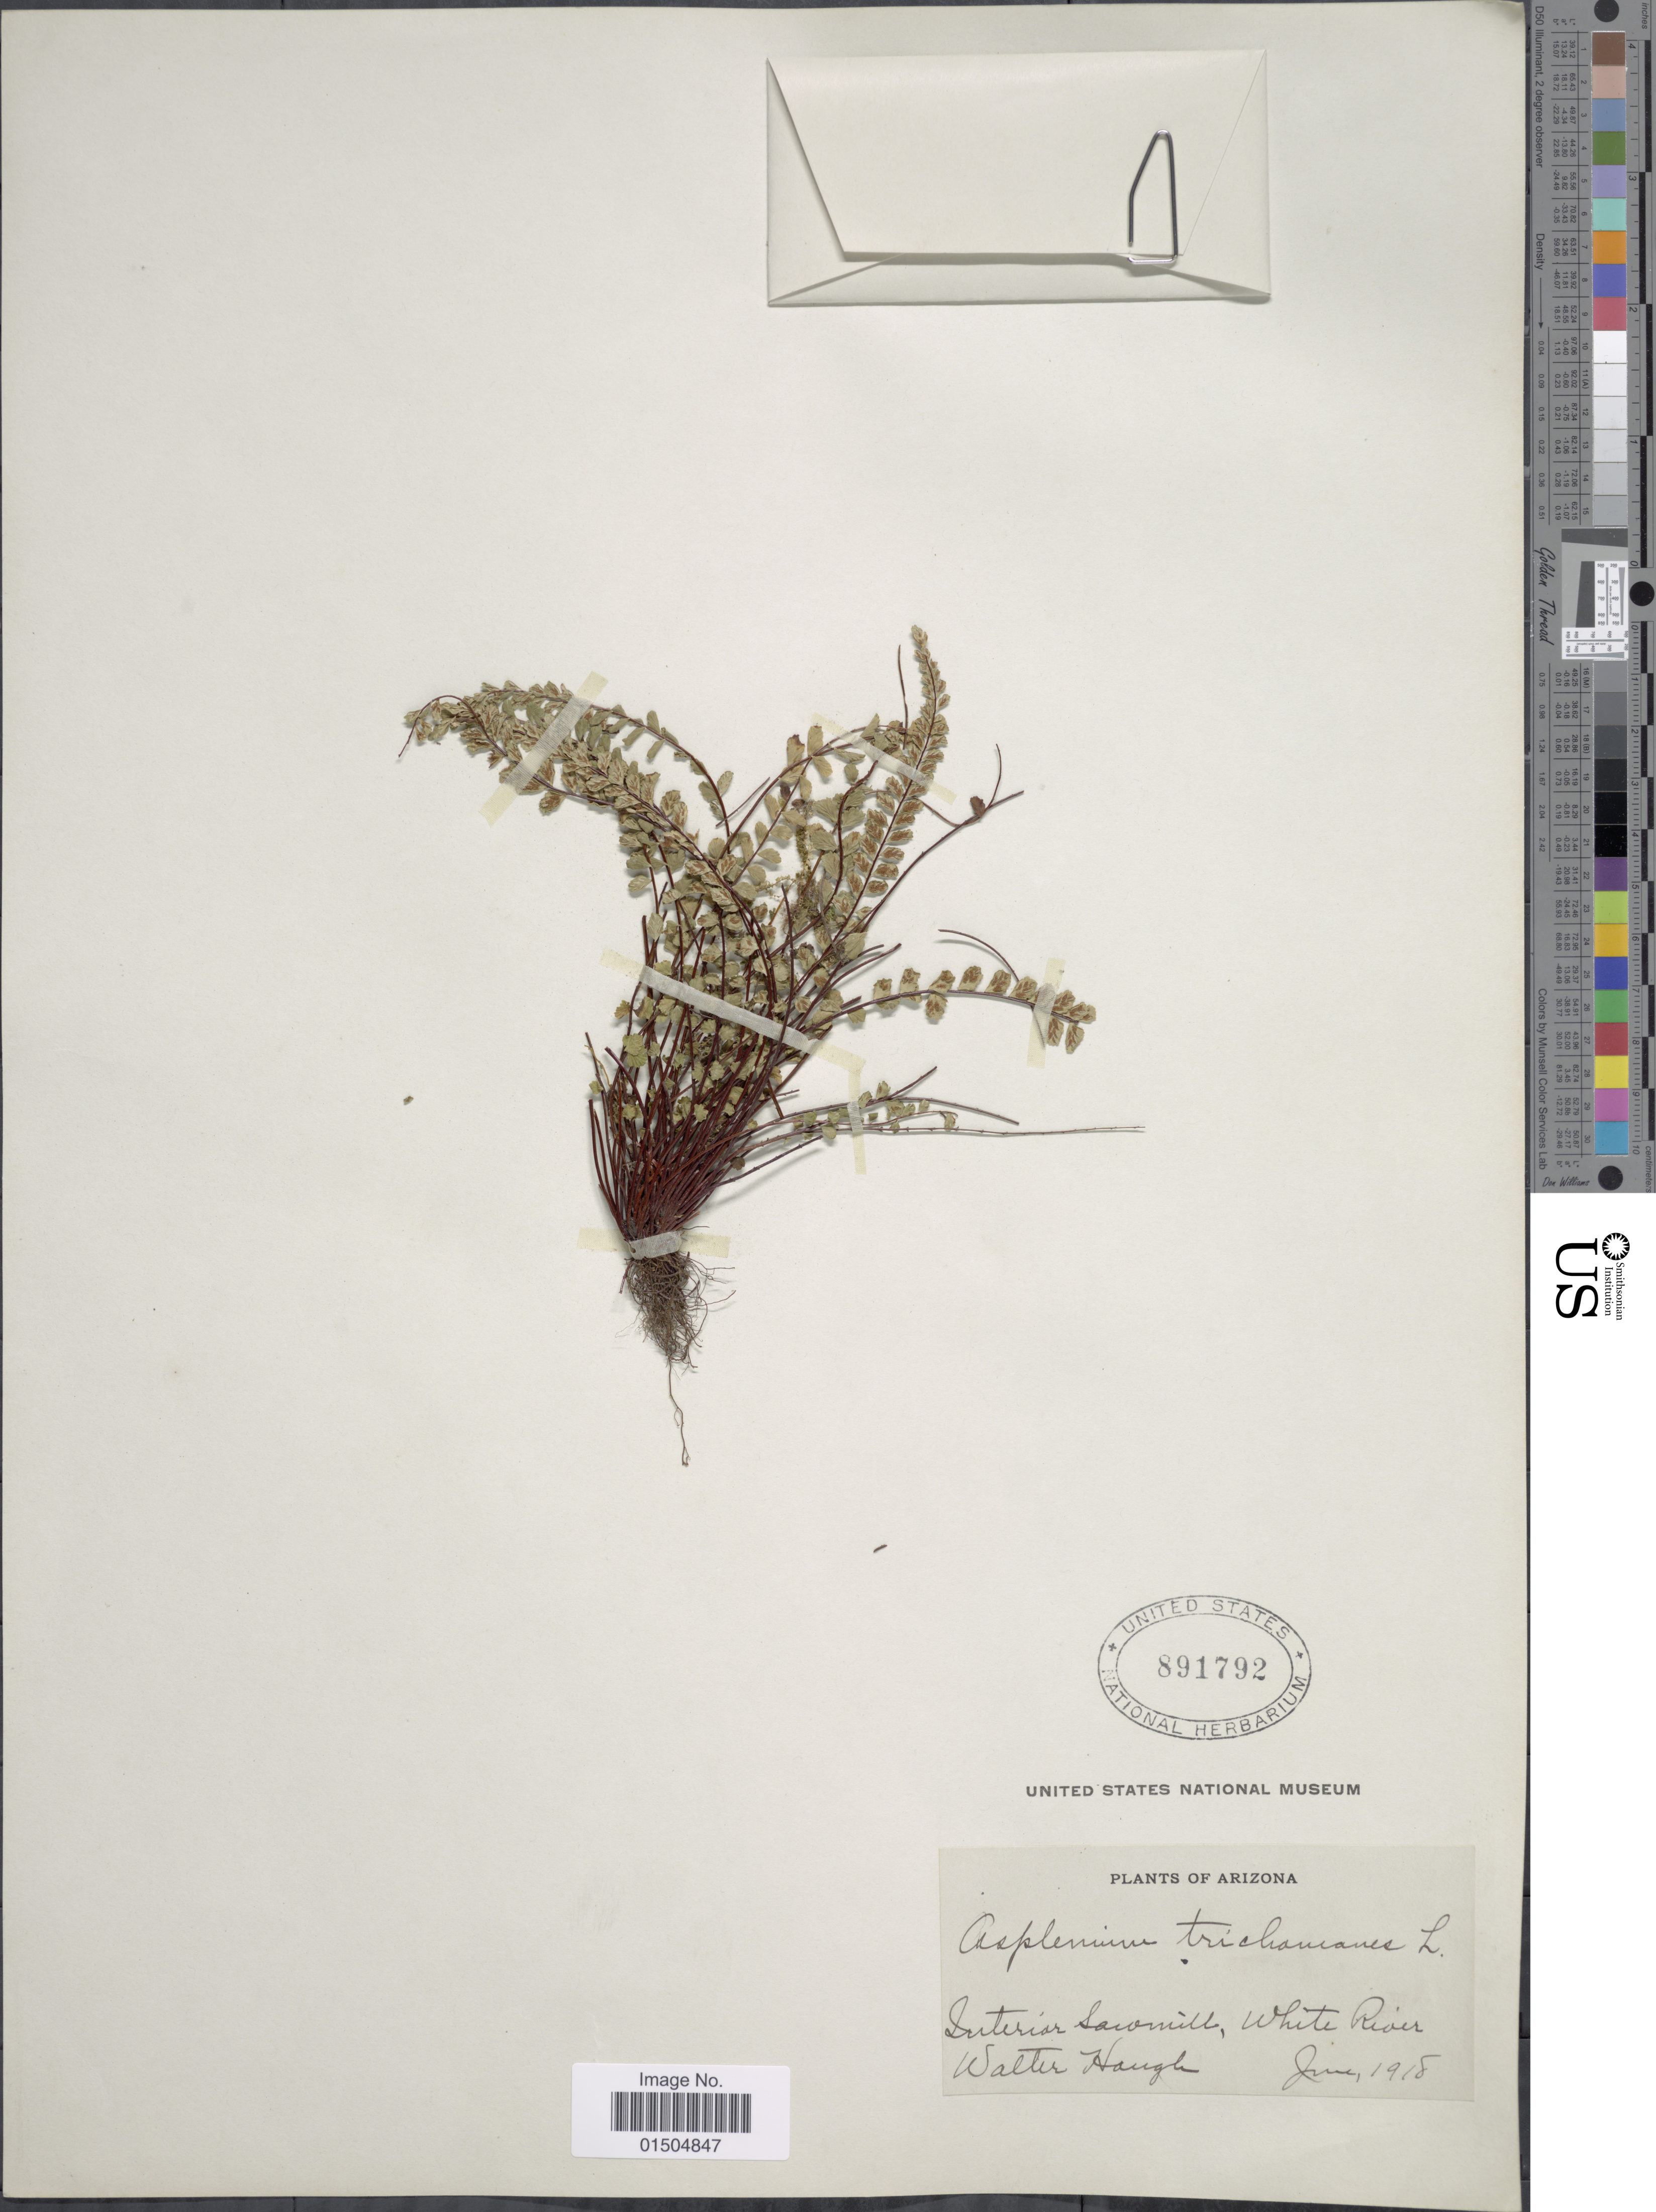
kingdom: Plantae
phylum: Tracheophyta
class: Polypodiopsida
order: Polypodiales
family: Aspleniaceae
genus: Asplenium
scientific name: Asplenium trichomanes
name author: L.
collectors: W. Haugh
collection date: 1918-06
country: United States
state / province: Arizona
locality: Interior Sawmill, White River.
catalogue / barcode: US 891792